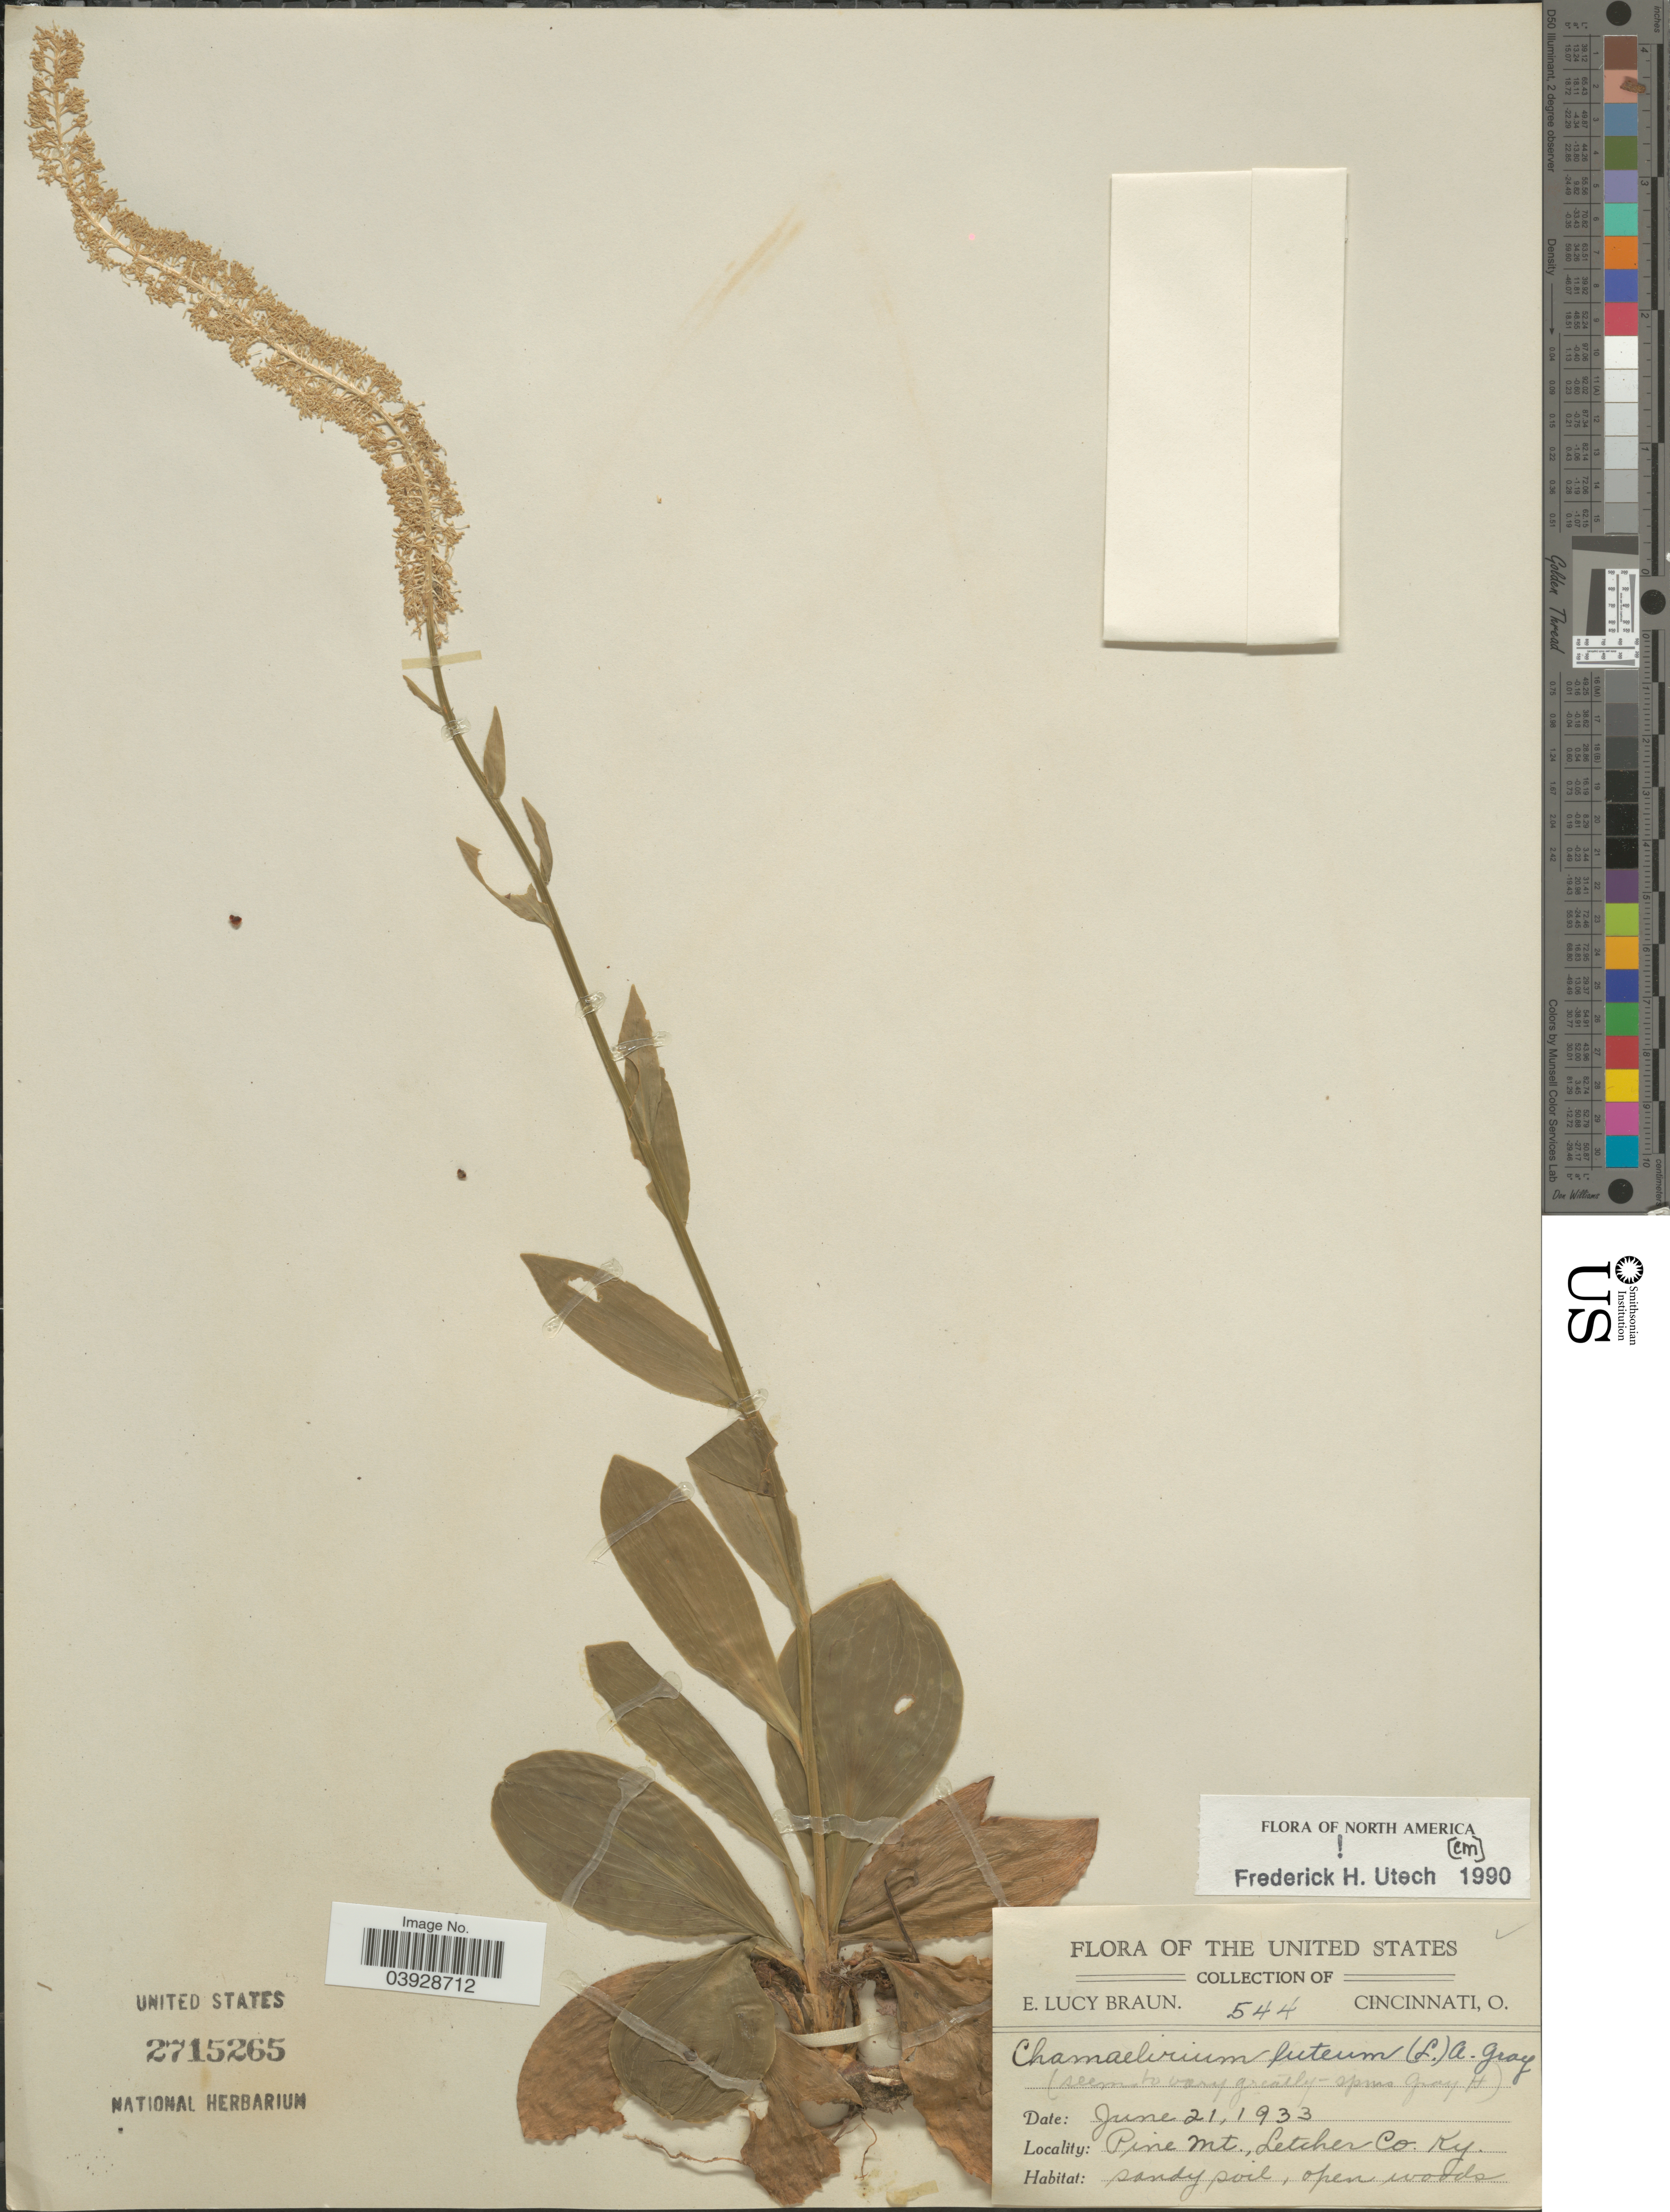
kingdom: Plantae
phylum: Tracheophyta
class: Liliopsida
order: Liliales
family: Melanthiaceae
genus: Chamaelirium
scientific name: Chamaelirium luteum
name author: (L.) A. Gray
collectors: E. L. Braun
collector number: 544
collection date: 1933-06-21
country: United States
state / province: Kentucky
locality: Pine Mt., Letcher Co.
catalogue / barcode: US 2715265